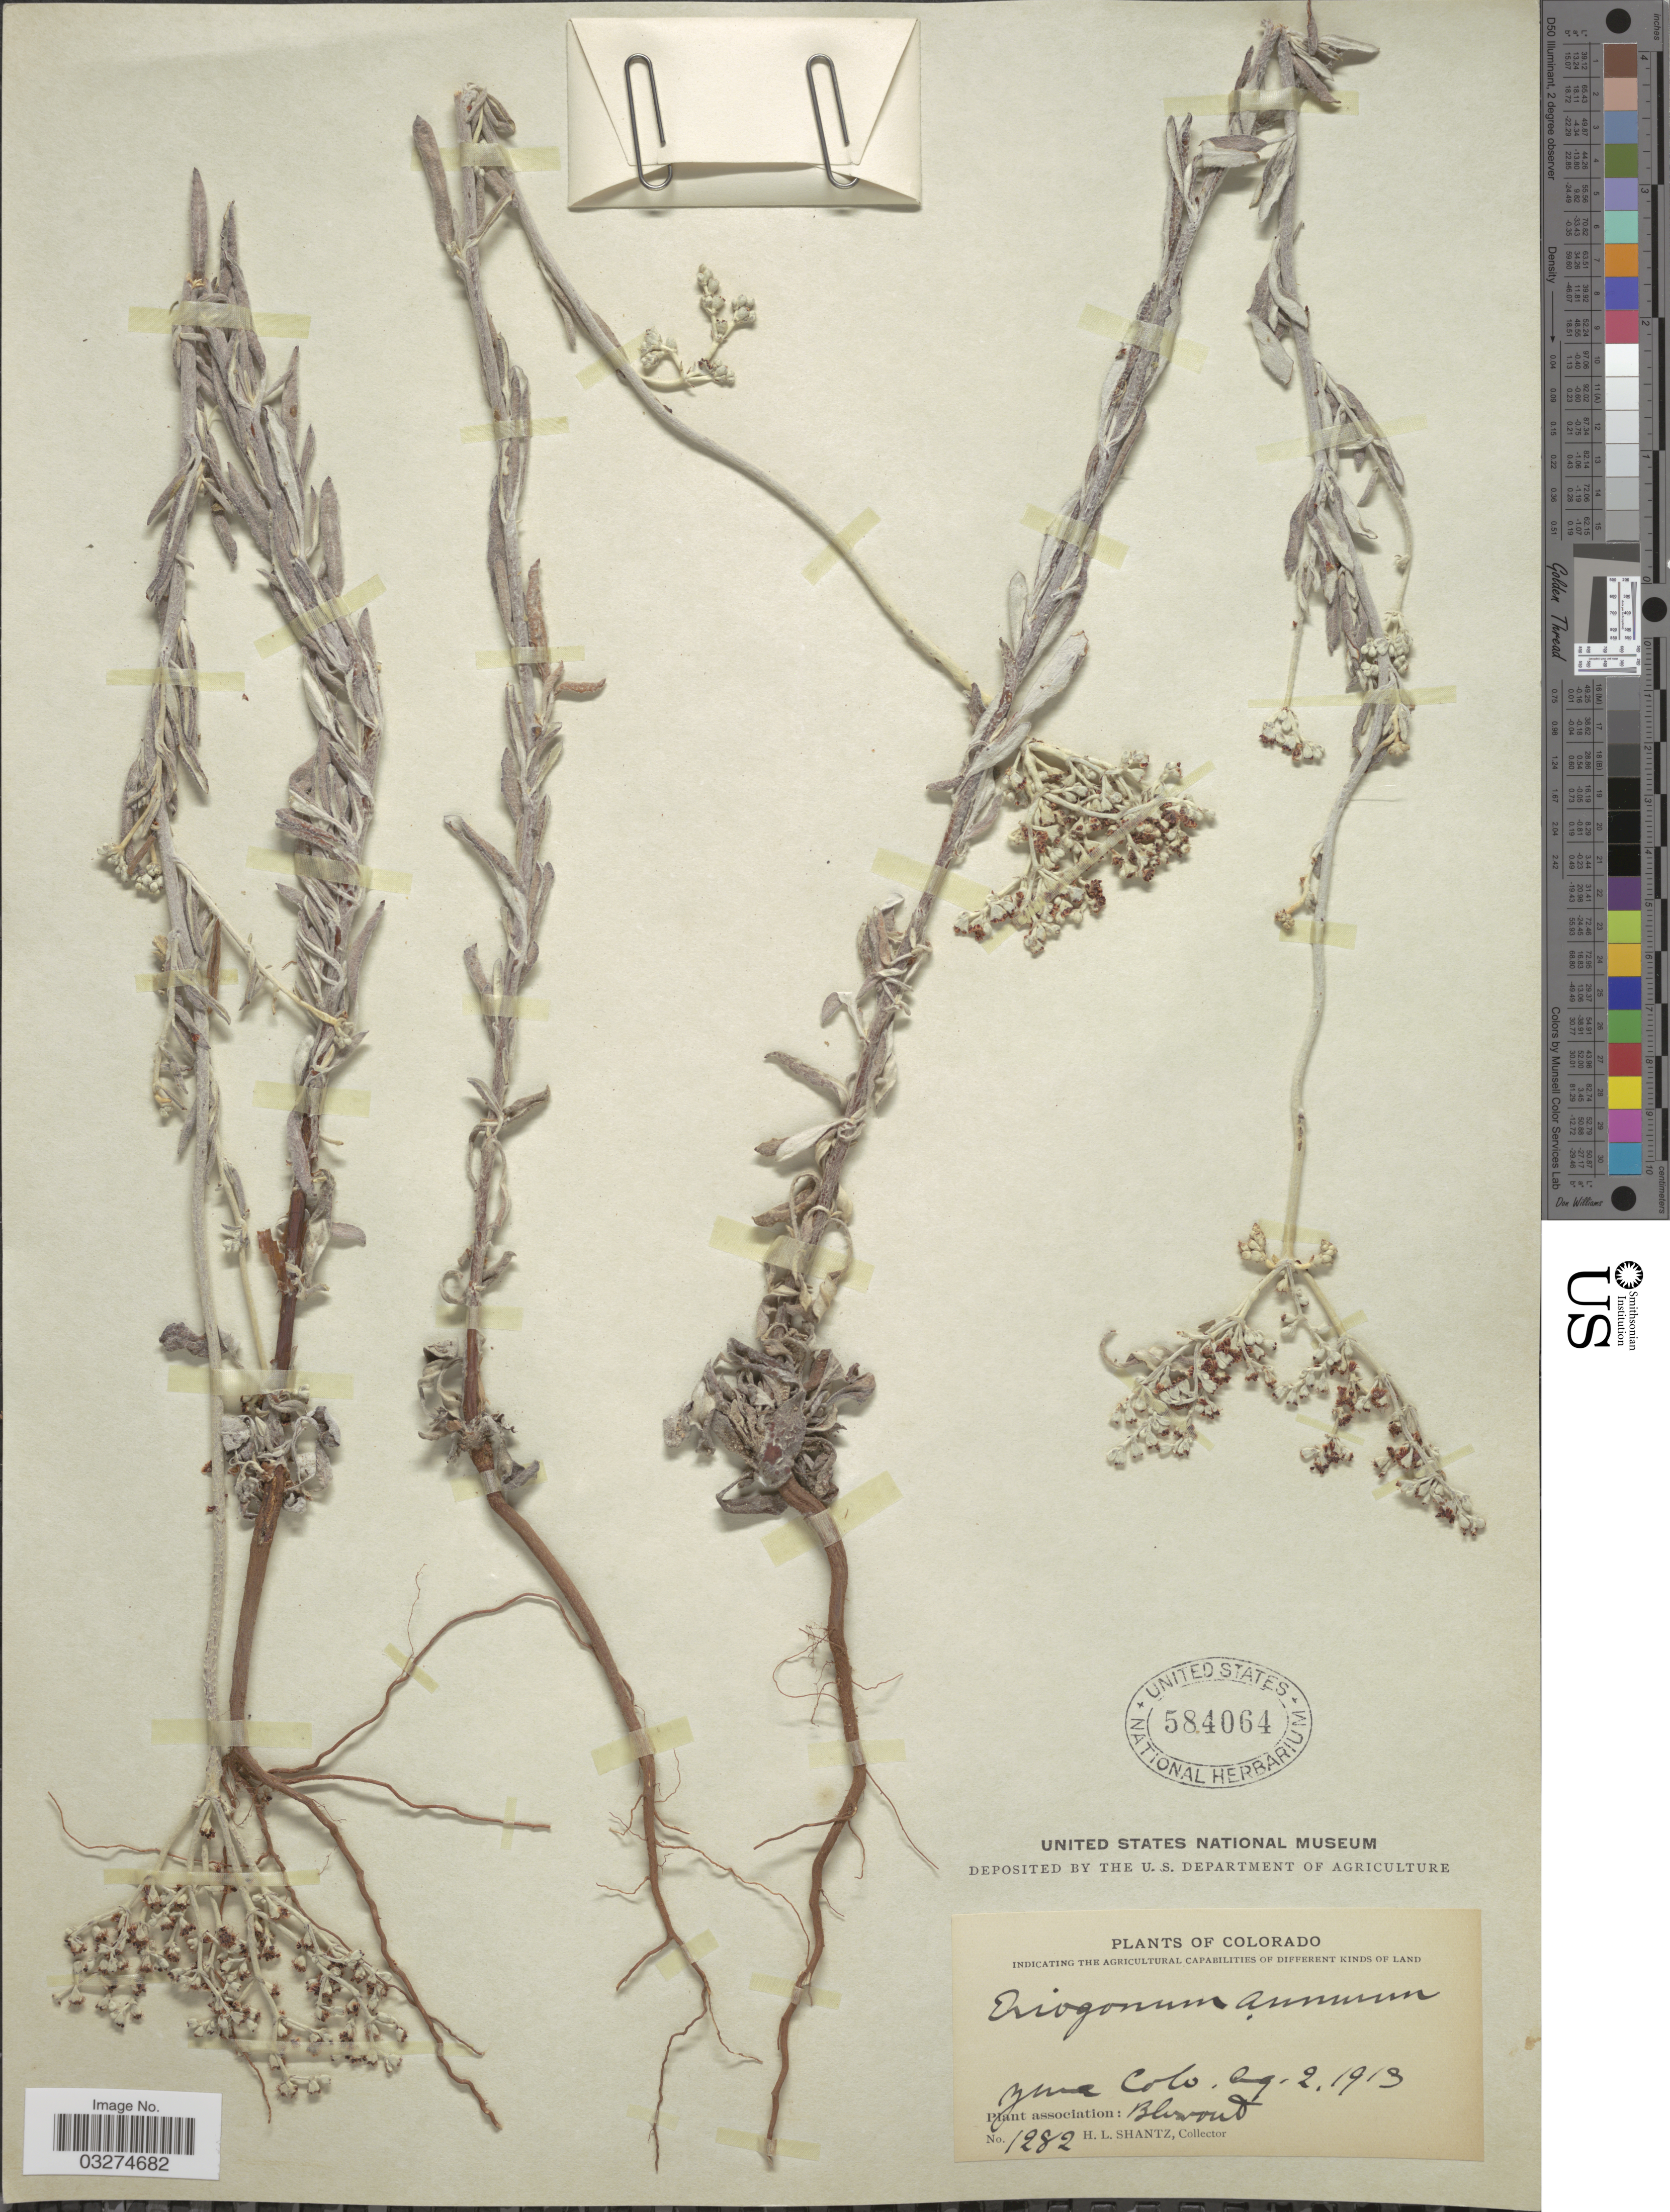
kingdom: Plantae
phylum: Tracheophyta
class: Magnoliopsida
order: Caryophyllales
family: Polygonaceae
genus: Eriogonum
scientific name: Eriogonum annuum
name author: Nutt.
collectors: H. Shantz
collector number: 1282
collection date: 1913-08-02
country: United States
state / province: Colorado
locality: Jura, Colo.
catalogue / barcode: US 584064